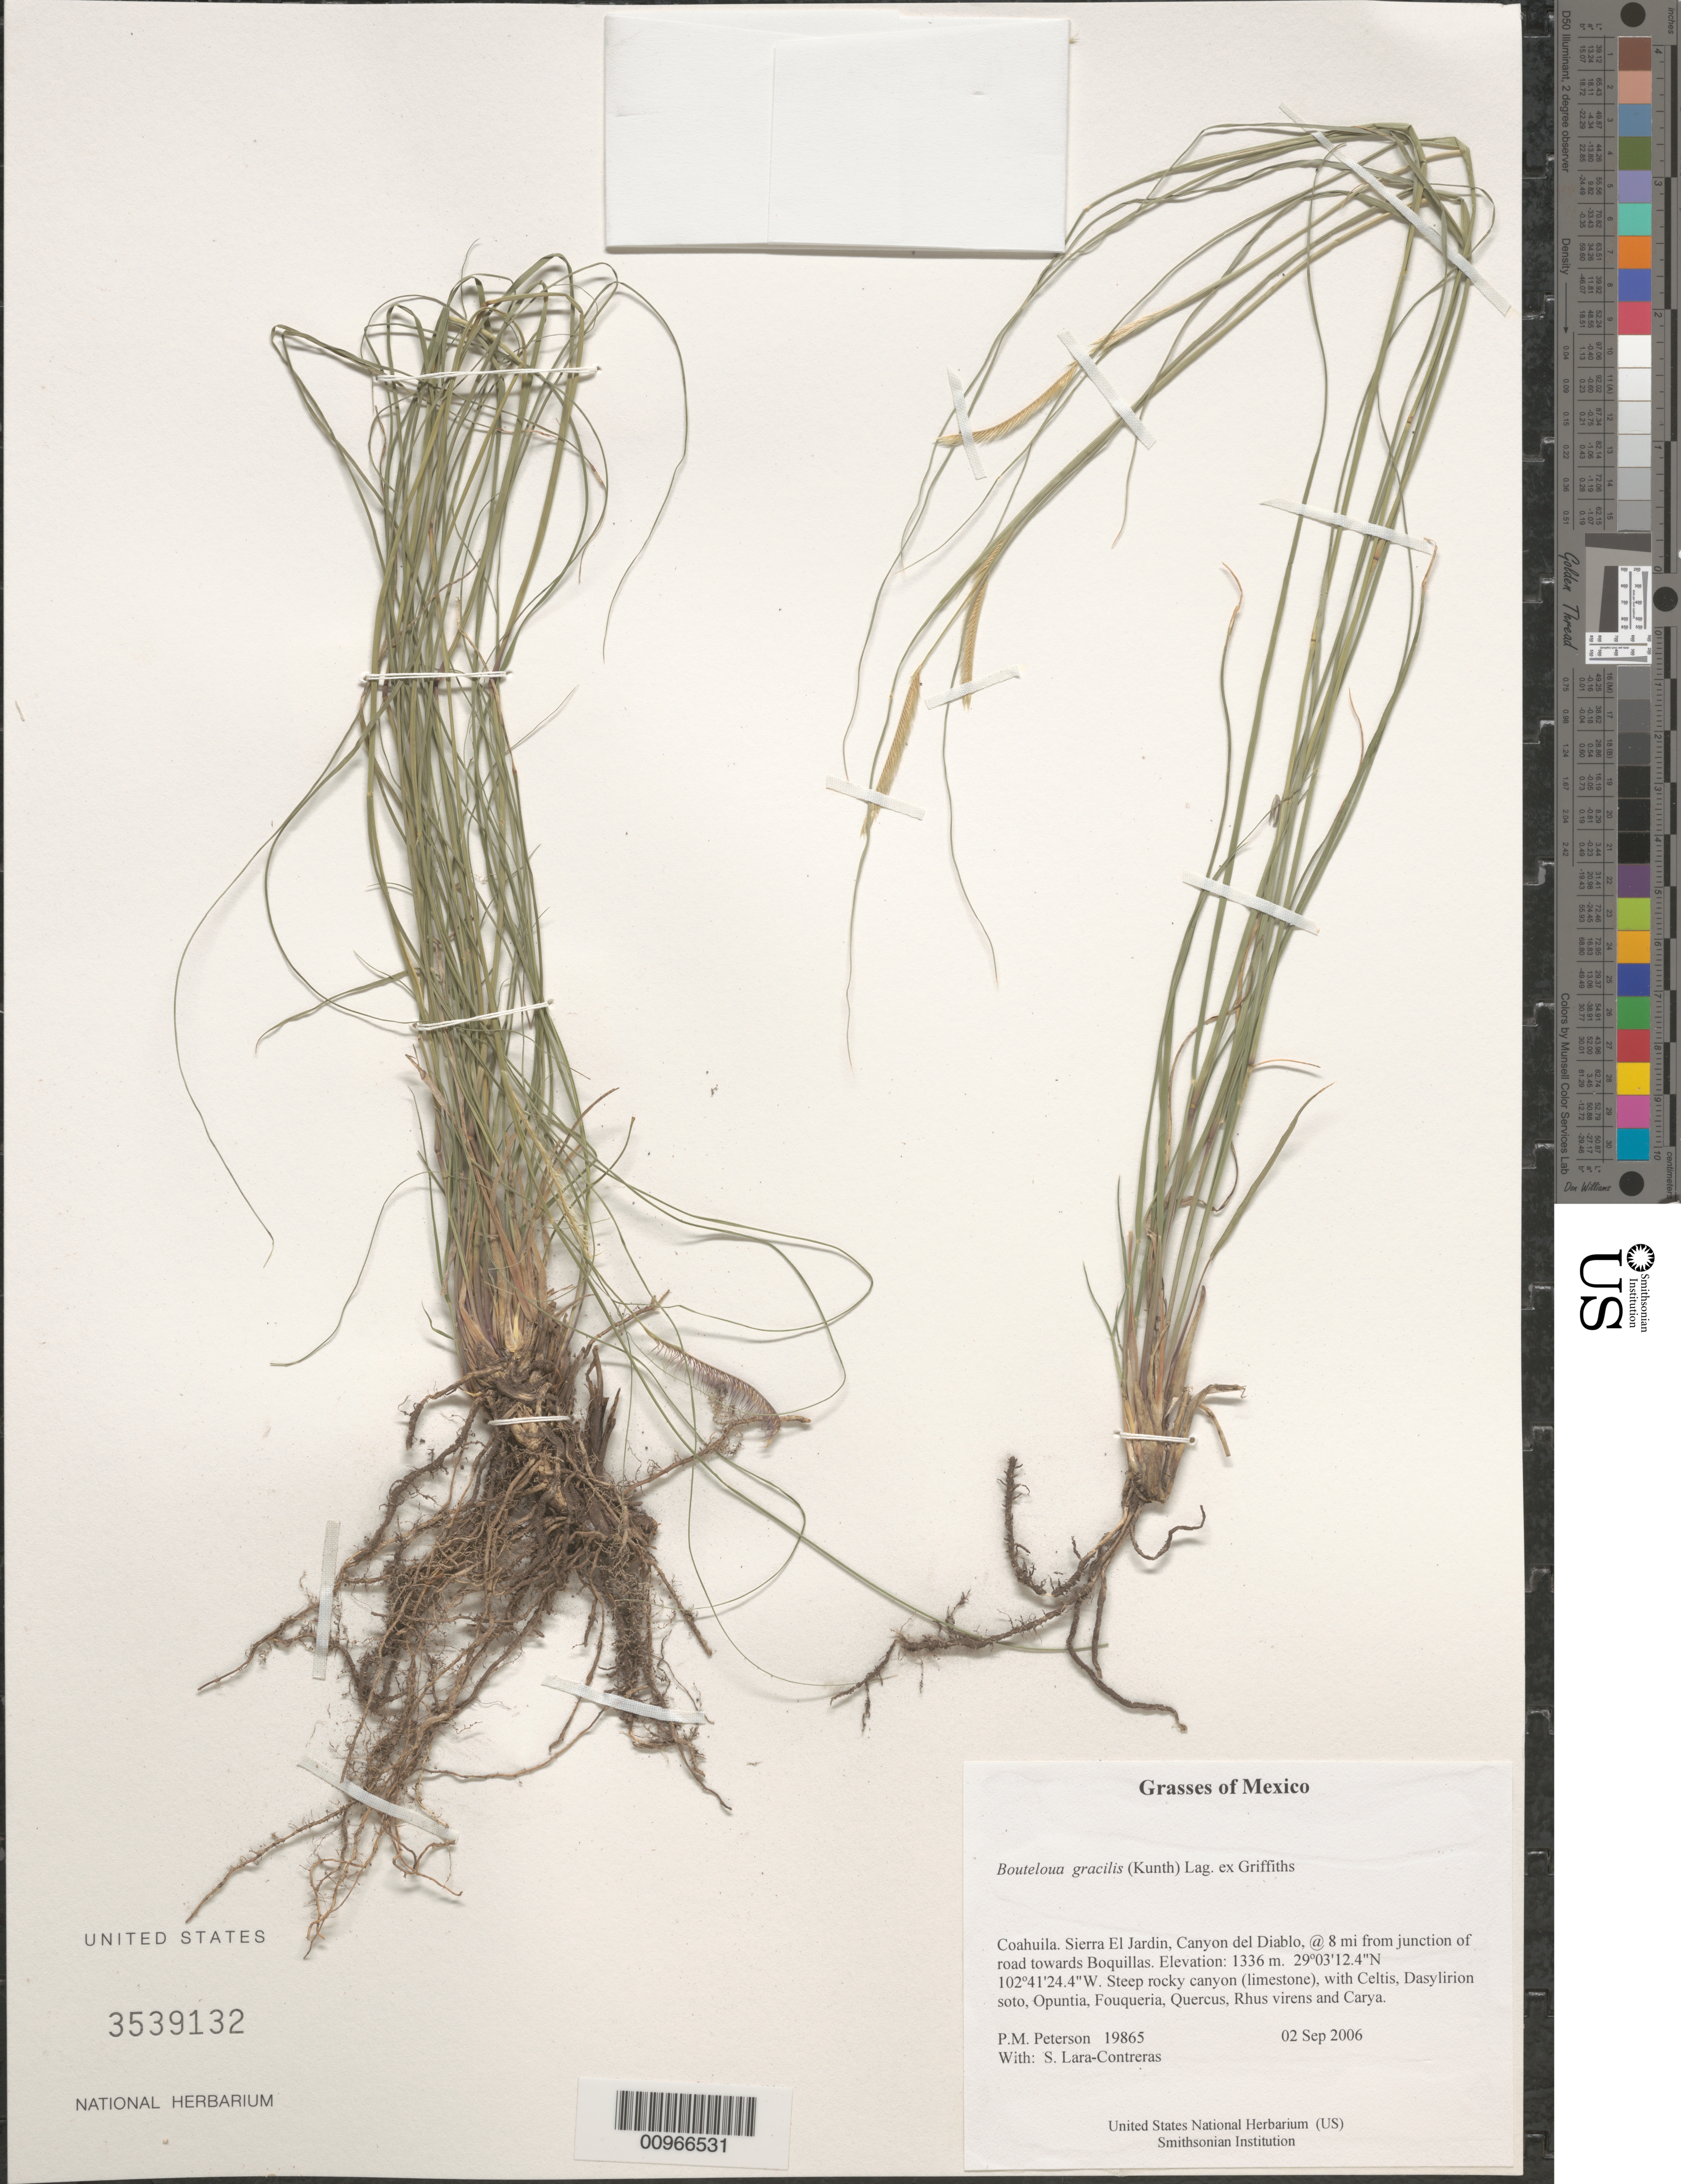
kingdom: Plantae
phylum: Tracheophyta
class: Liliopsida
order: Poales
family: Poaceae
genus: Bouteloua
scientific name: Bouteloua gracilis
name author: (Kunth) Lag. ex Griffiths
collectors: P. M. Peterson & S. Lara Contreras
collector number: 19865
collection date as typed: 02 Sep 2006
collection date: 2006-09-02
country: Mexico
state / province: Coahuila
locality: Sierra El Jardin, Canyon del Diablo, @ 8 mi from junction of road towards Boquillas.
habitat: Steep rocky canyon (limestone)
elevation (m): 1336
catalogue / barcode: US 3539132